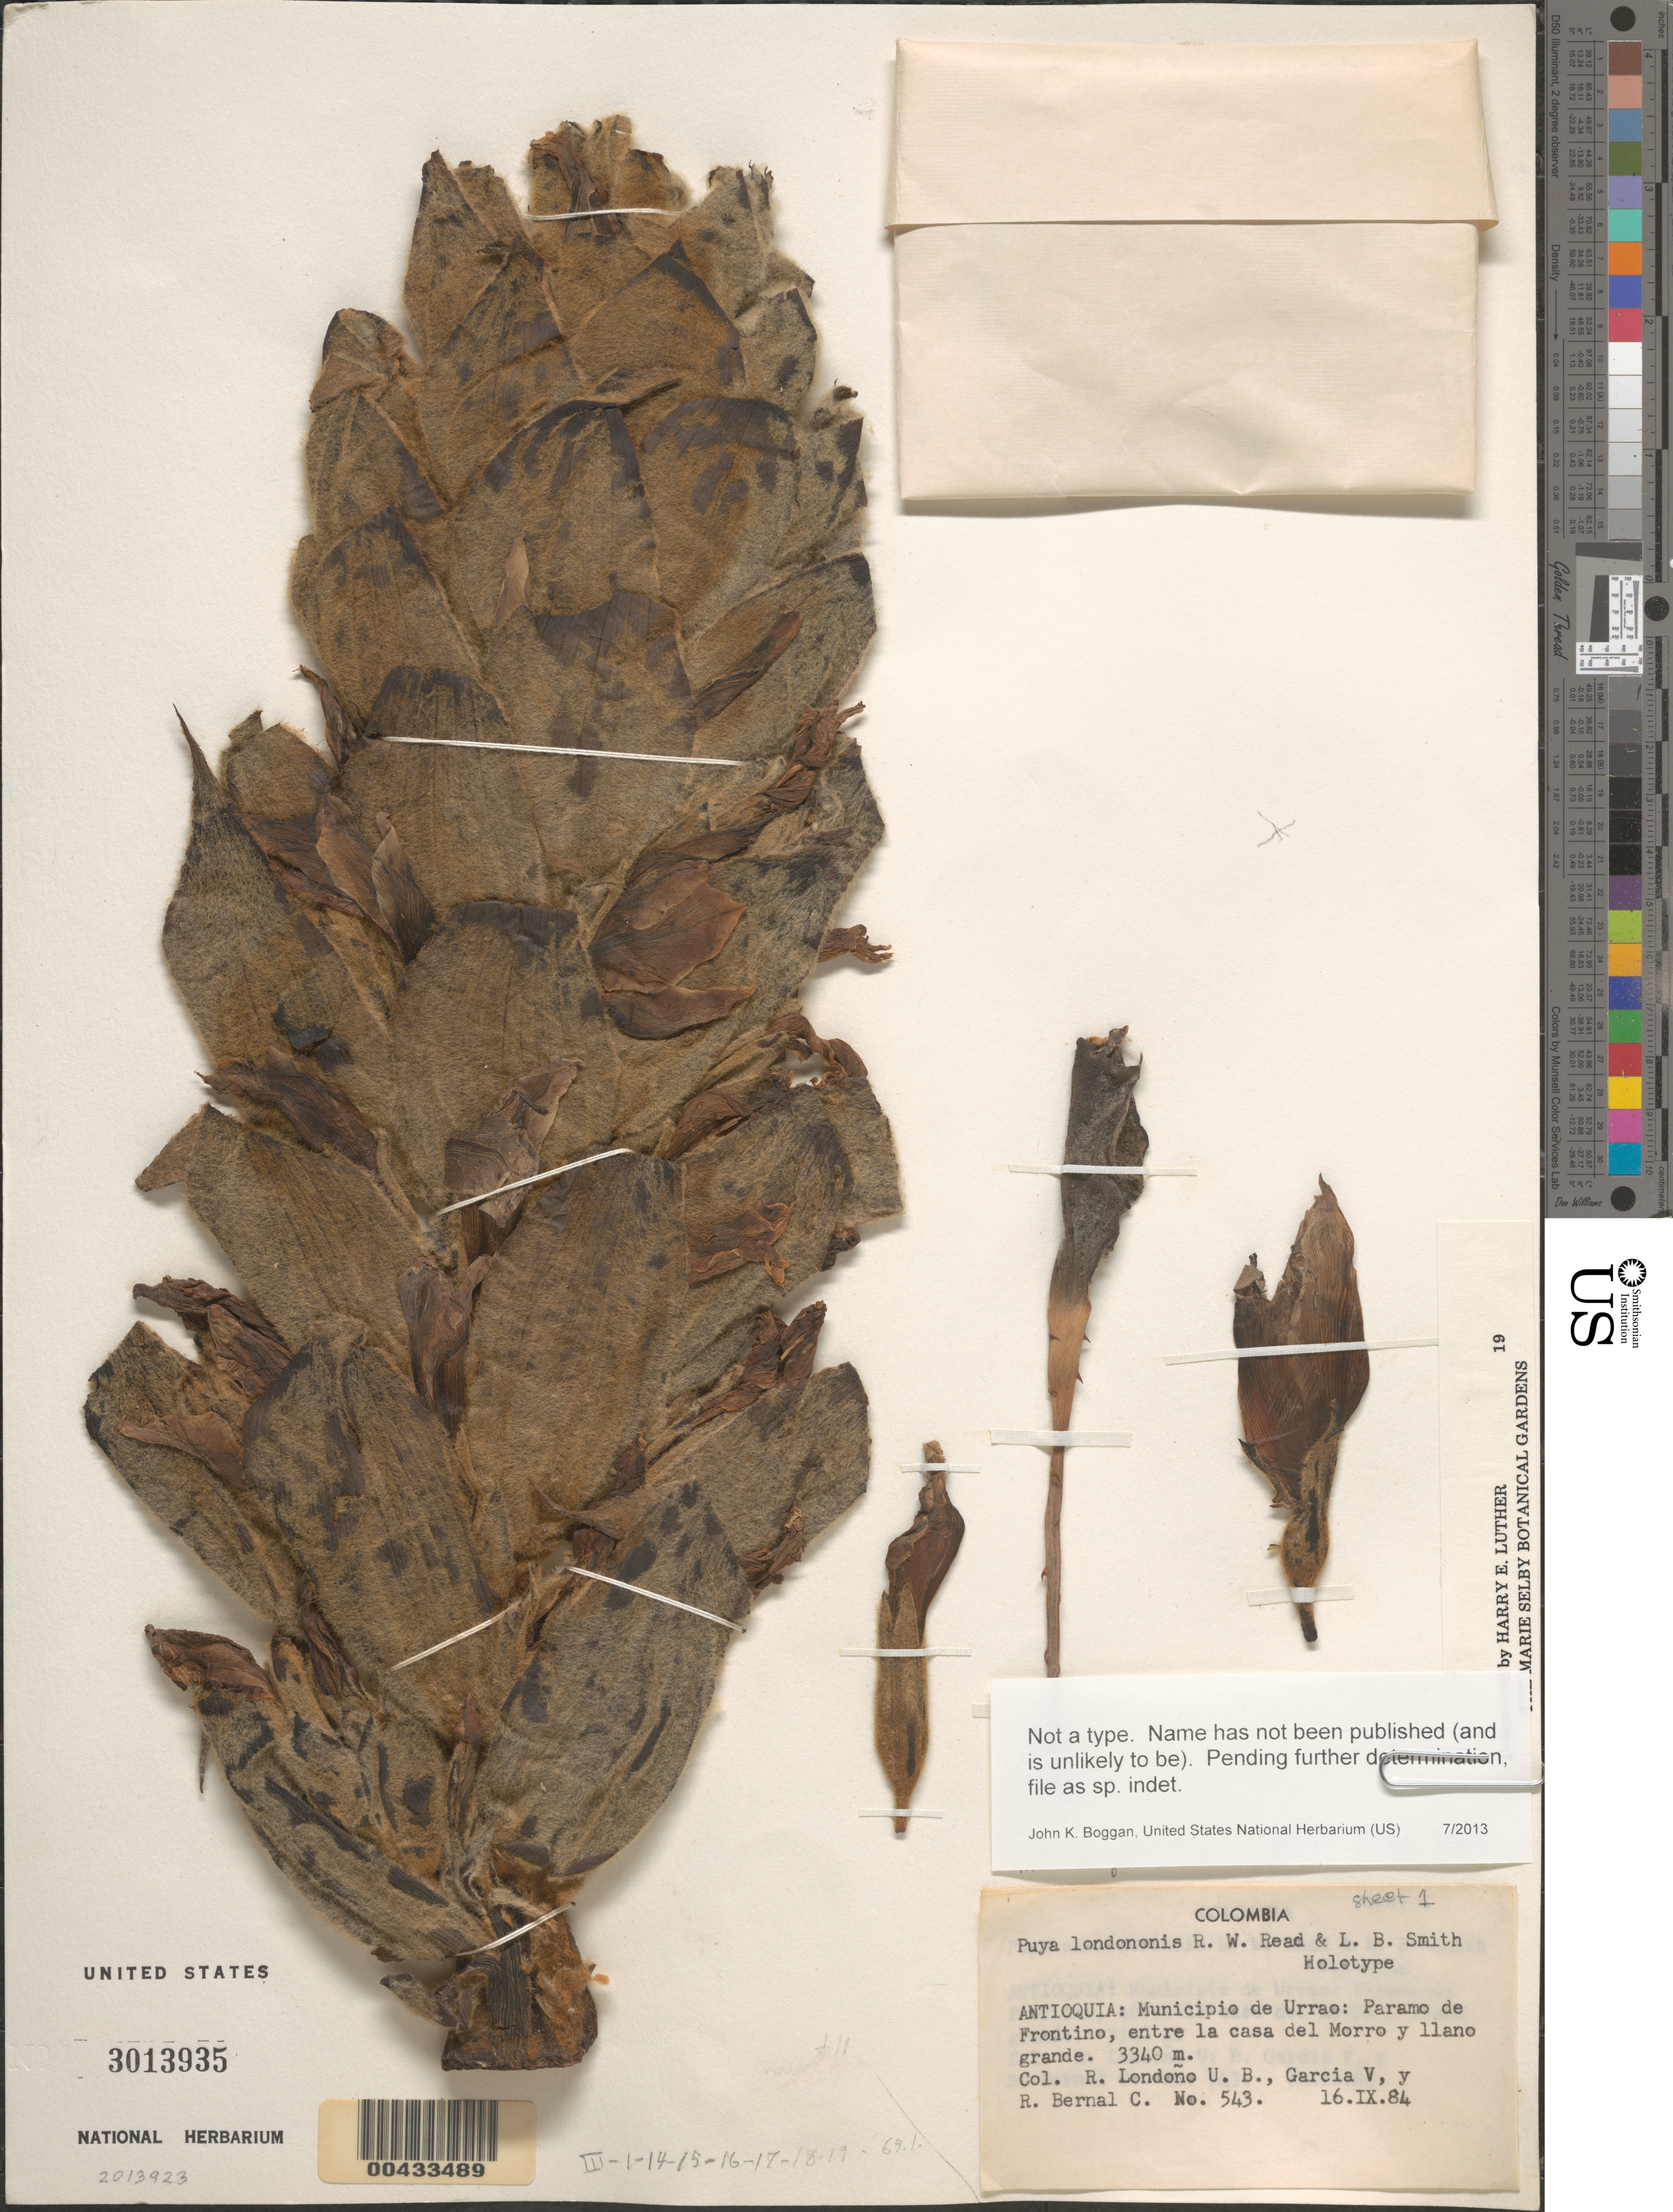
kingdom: Plantae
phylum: Tracheophyta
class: Liliopsida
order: Poales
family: Bromeliaceae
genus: Puya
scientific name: Puya sp.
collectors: R. Londono U.B., V. Garcia & R. Bernal González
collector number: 543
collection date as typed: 16 Sep 1984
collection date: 1984-09-16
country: Colombia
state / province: Antioquia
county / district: Urrao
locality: Paramo de Frontino, entre La Casa del Morro y Llano Grande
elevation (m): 3340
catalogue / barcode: US 3013935